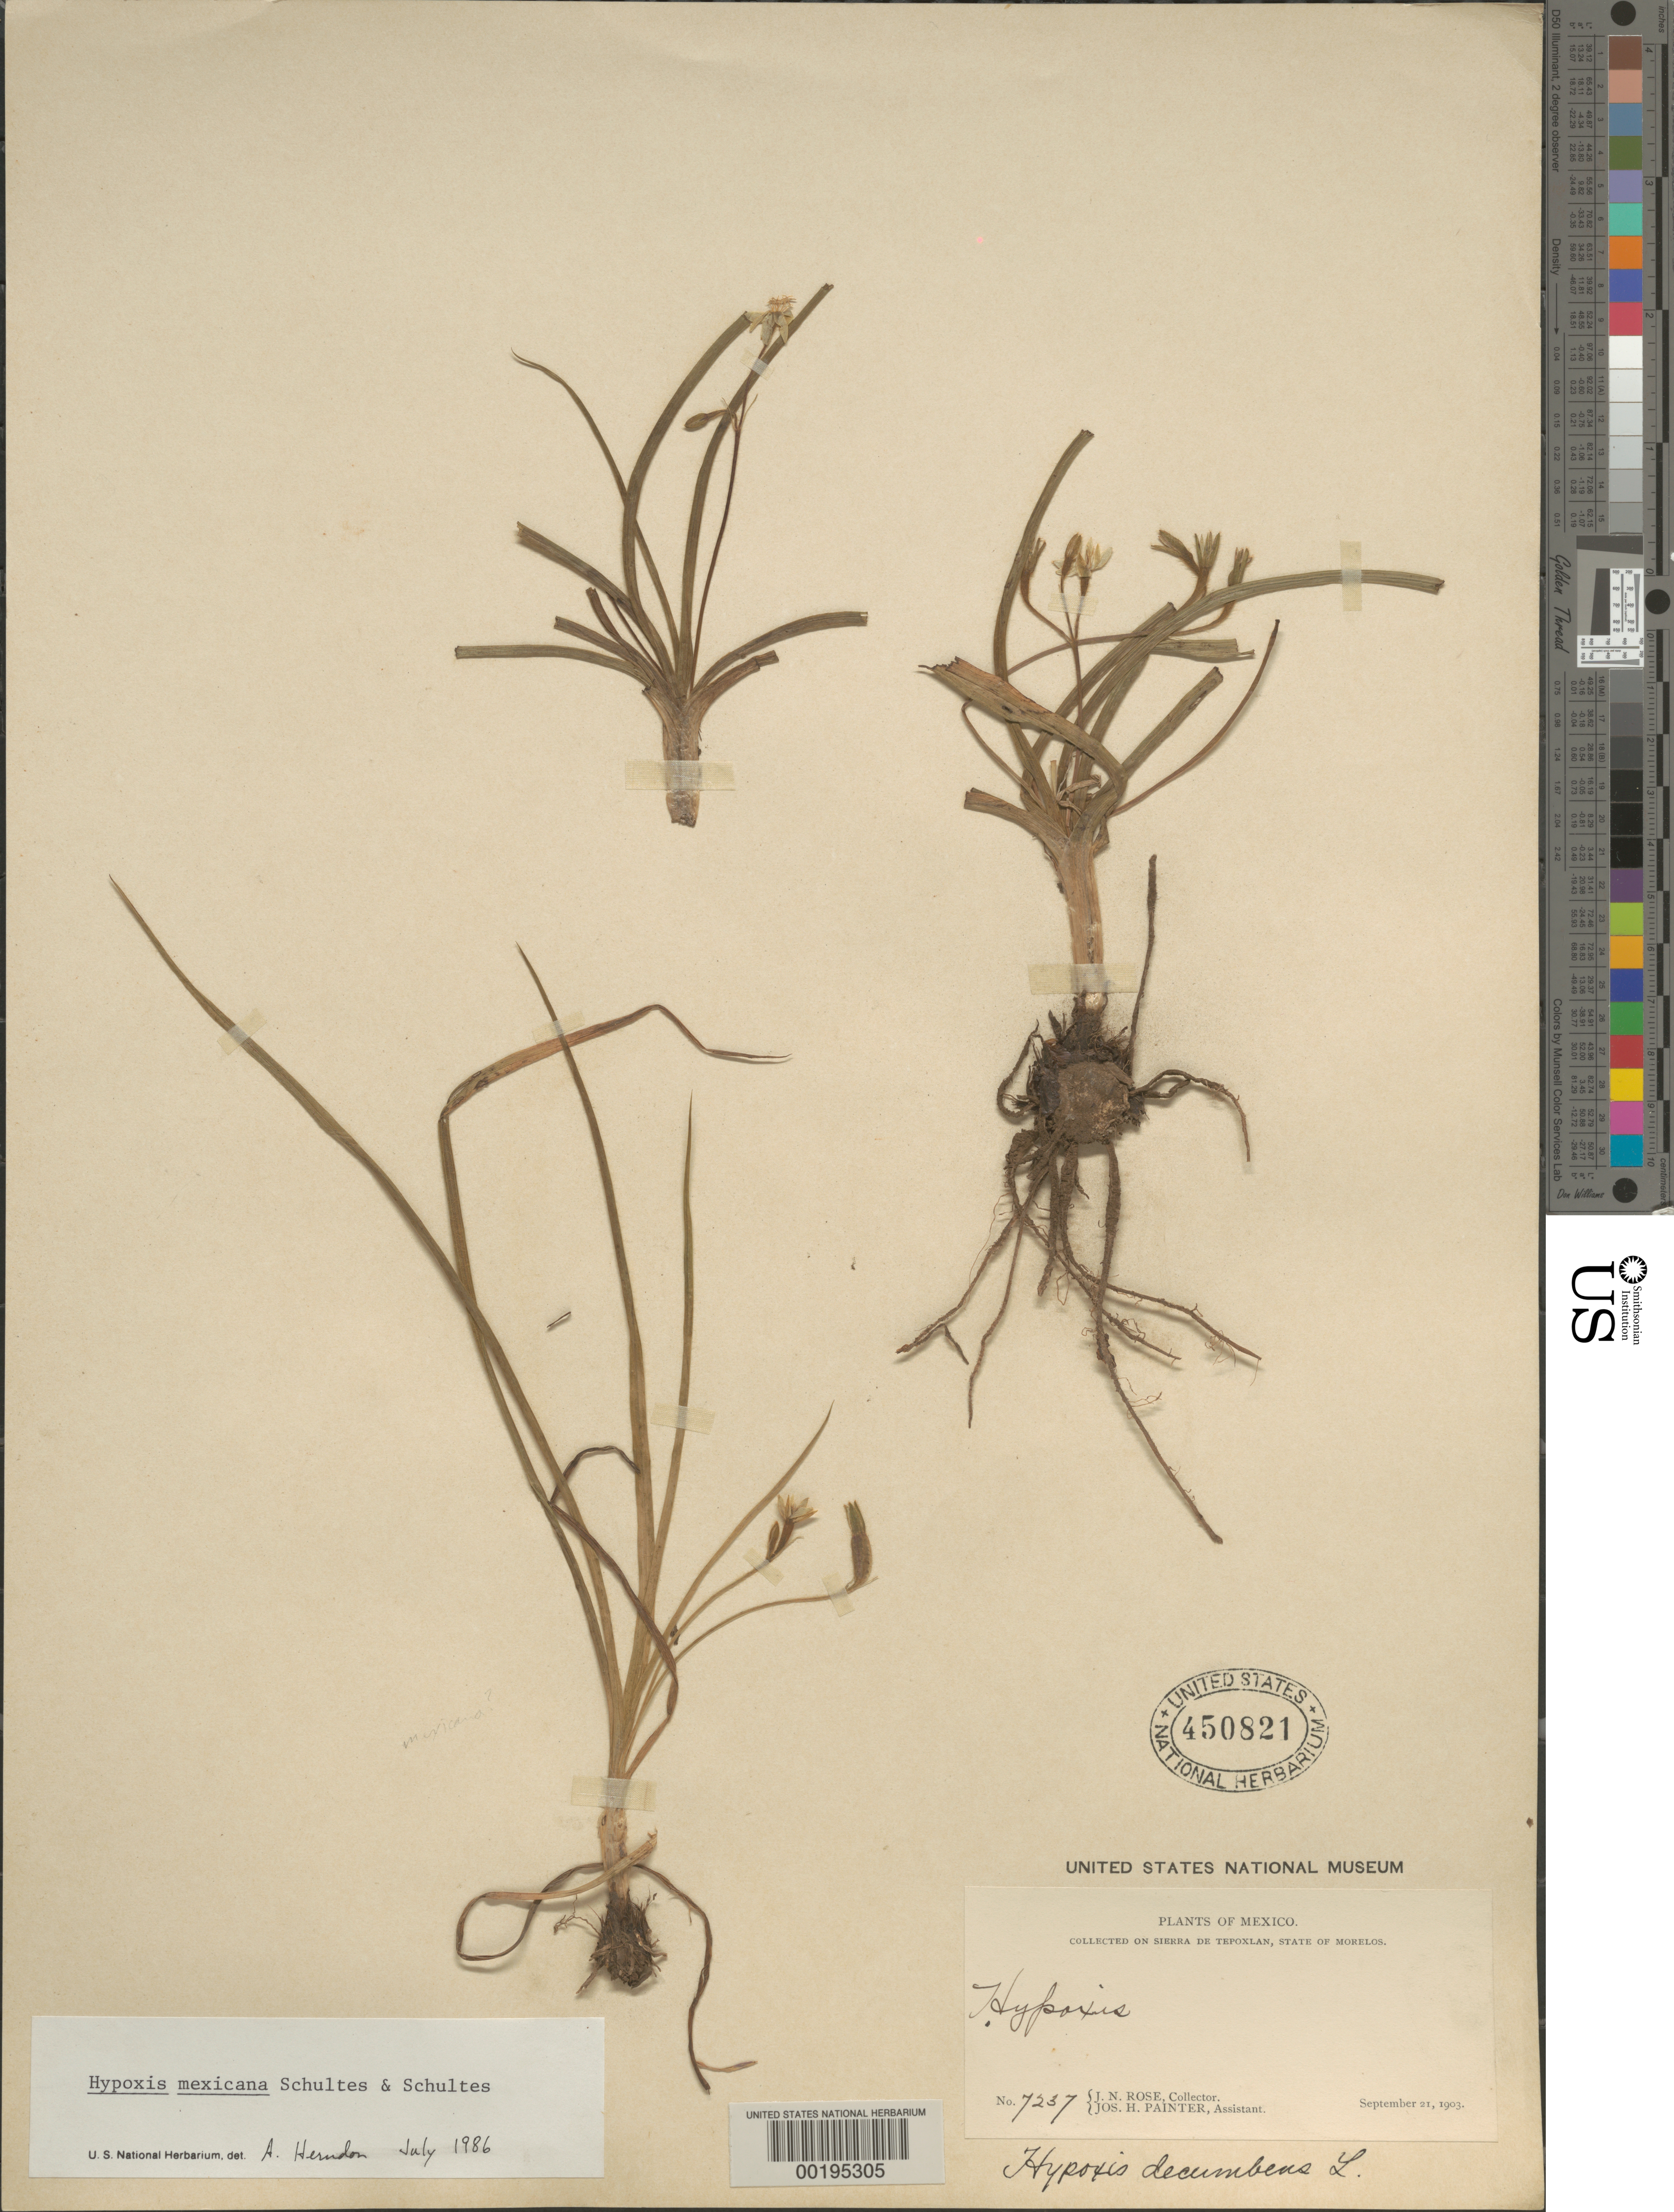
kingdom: Plantae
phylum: Tracheophyta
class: Liliopsida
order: Asparagales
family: Hypoxidaceae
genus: Hypoxis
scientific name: Hypoxis mexicana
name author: Schult. & Schult. f.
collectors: J. N. Rose & J. H. Painter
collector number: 7237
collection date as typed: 21 Sep 1903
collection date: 1903-09-21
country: Mexico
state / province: Morelos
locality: Sierra de tepoxlan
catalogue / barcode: US 450821